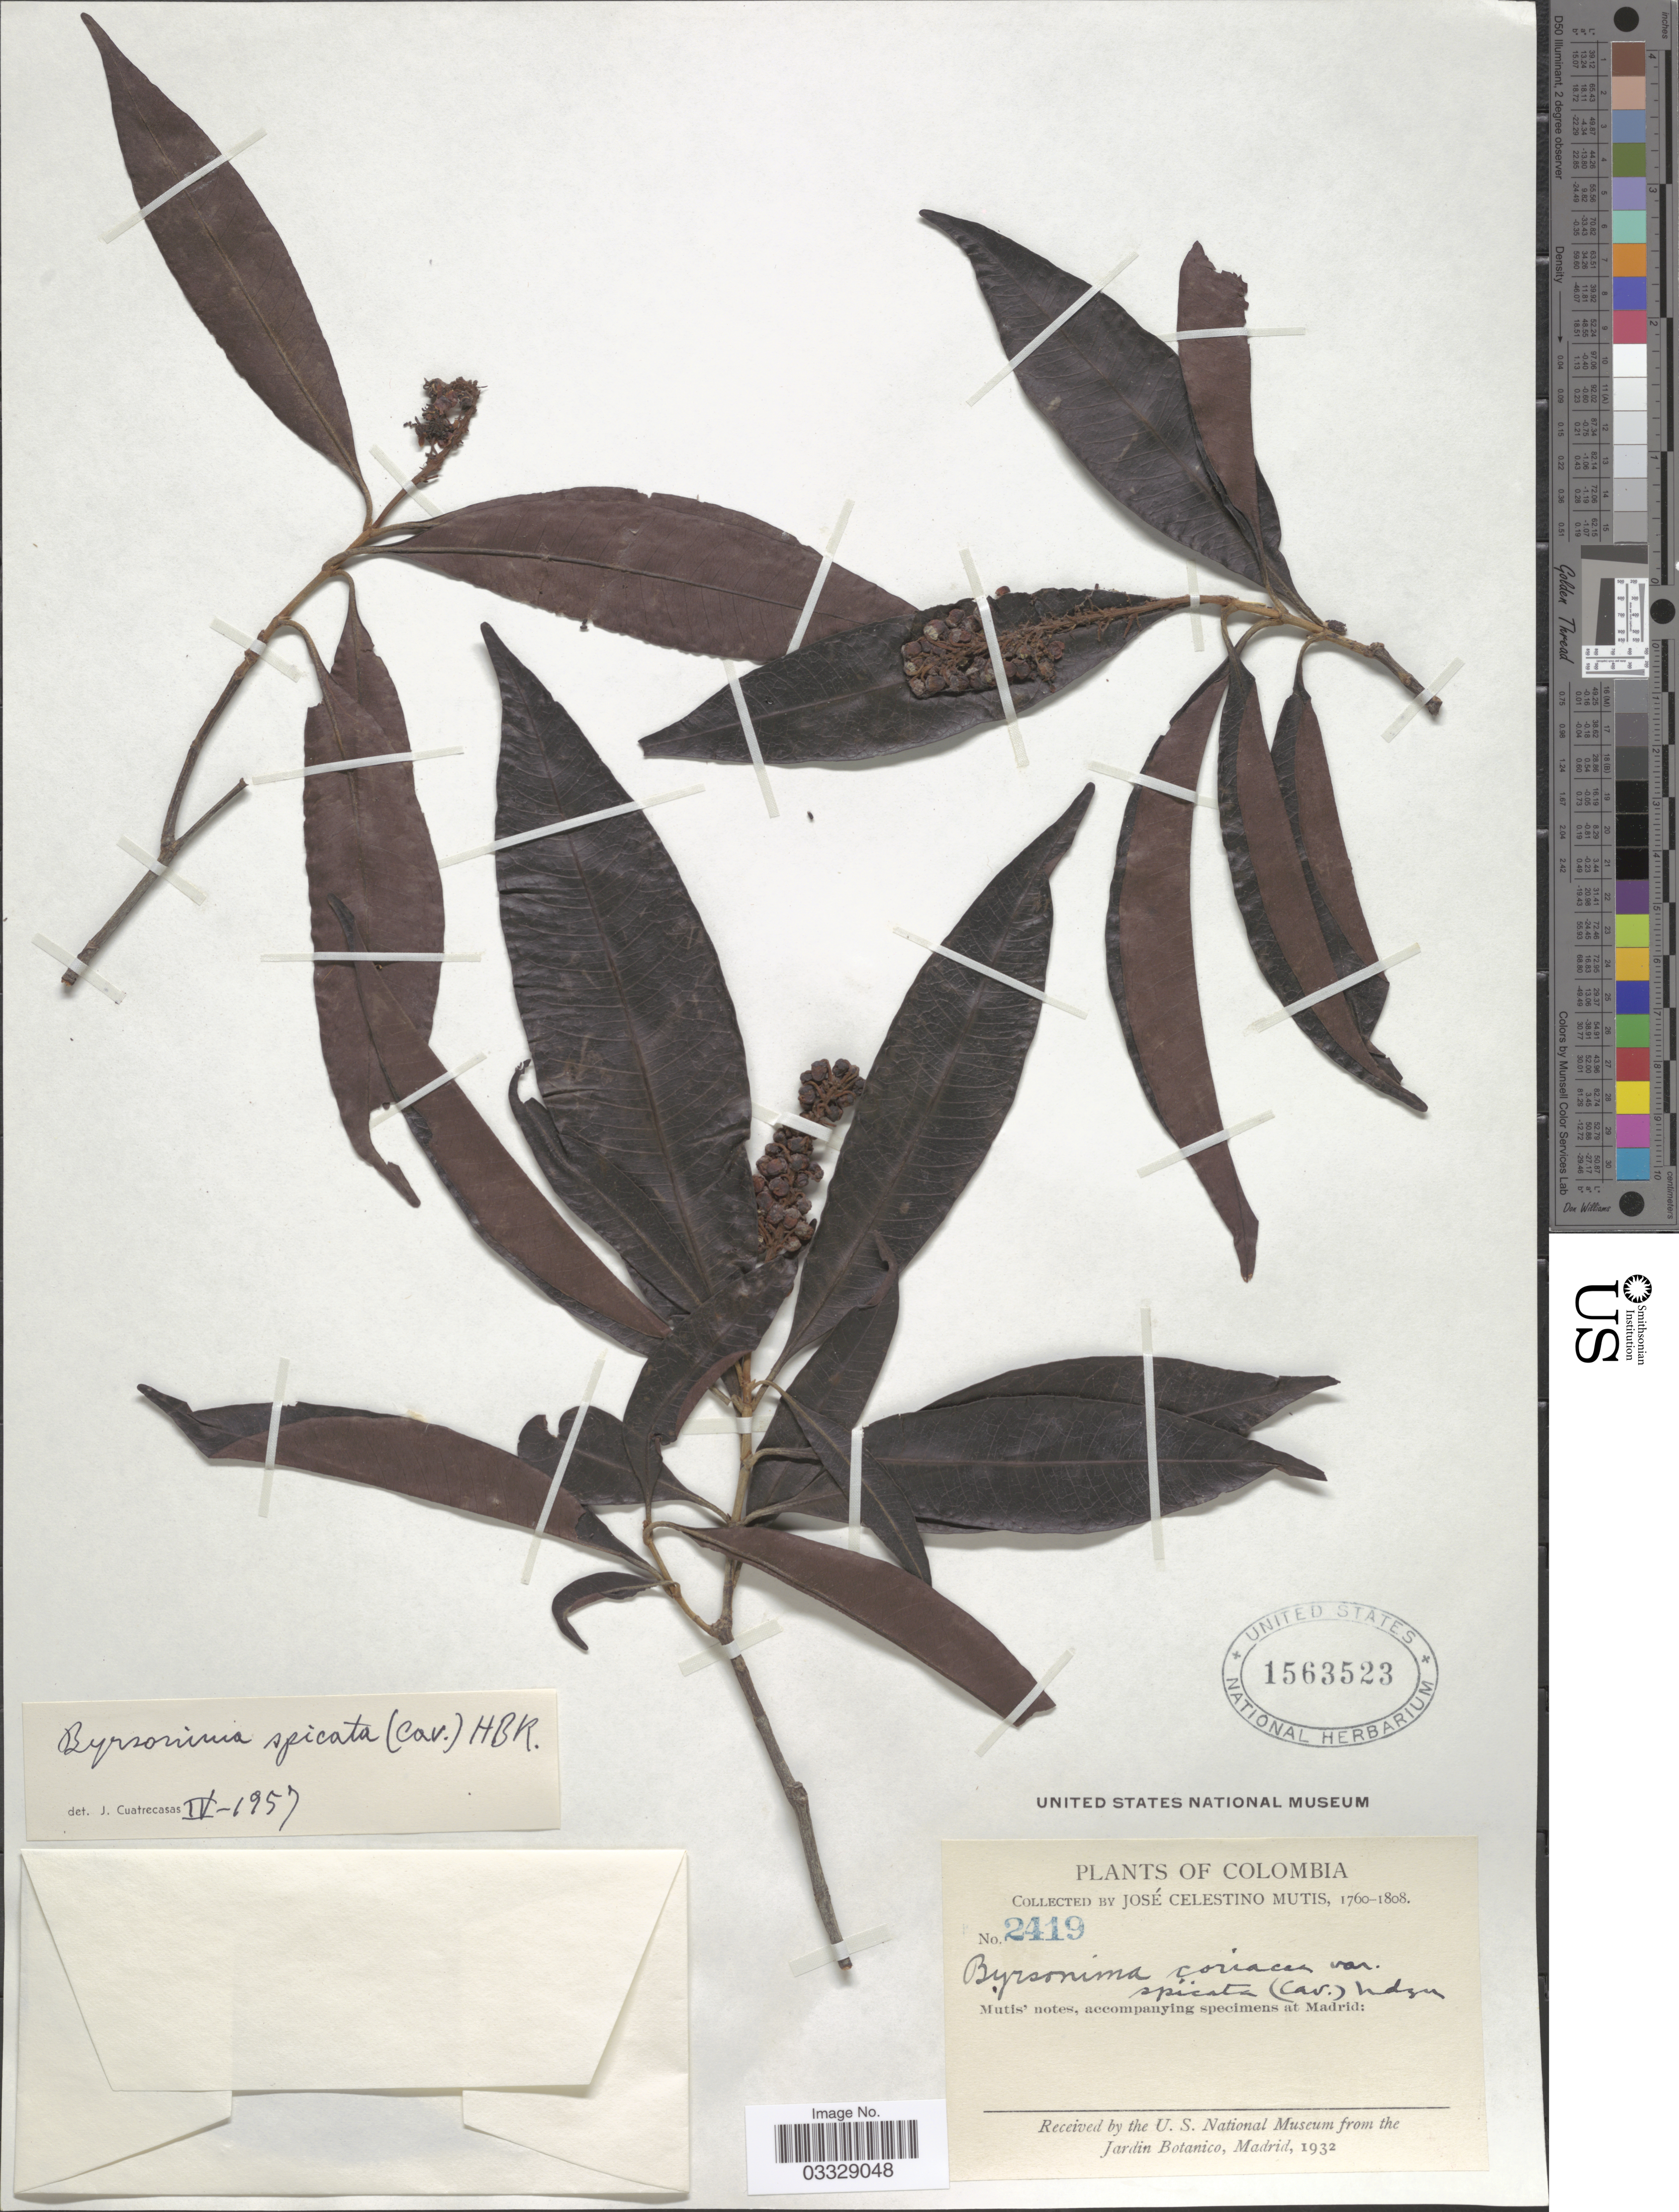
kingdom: Plantae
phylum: Tracheophyta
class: Magnoliopsida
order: Malpighiales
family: Malpighiaceae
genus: Byrsonima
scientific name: Byrsonima spicata (Cav.) DC.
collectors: J. C. B. Mutis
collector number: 2419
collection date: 1760/1808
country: Colombia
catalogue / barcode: US 1563523